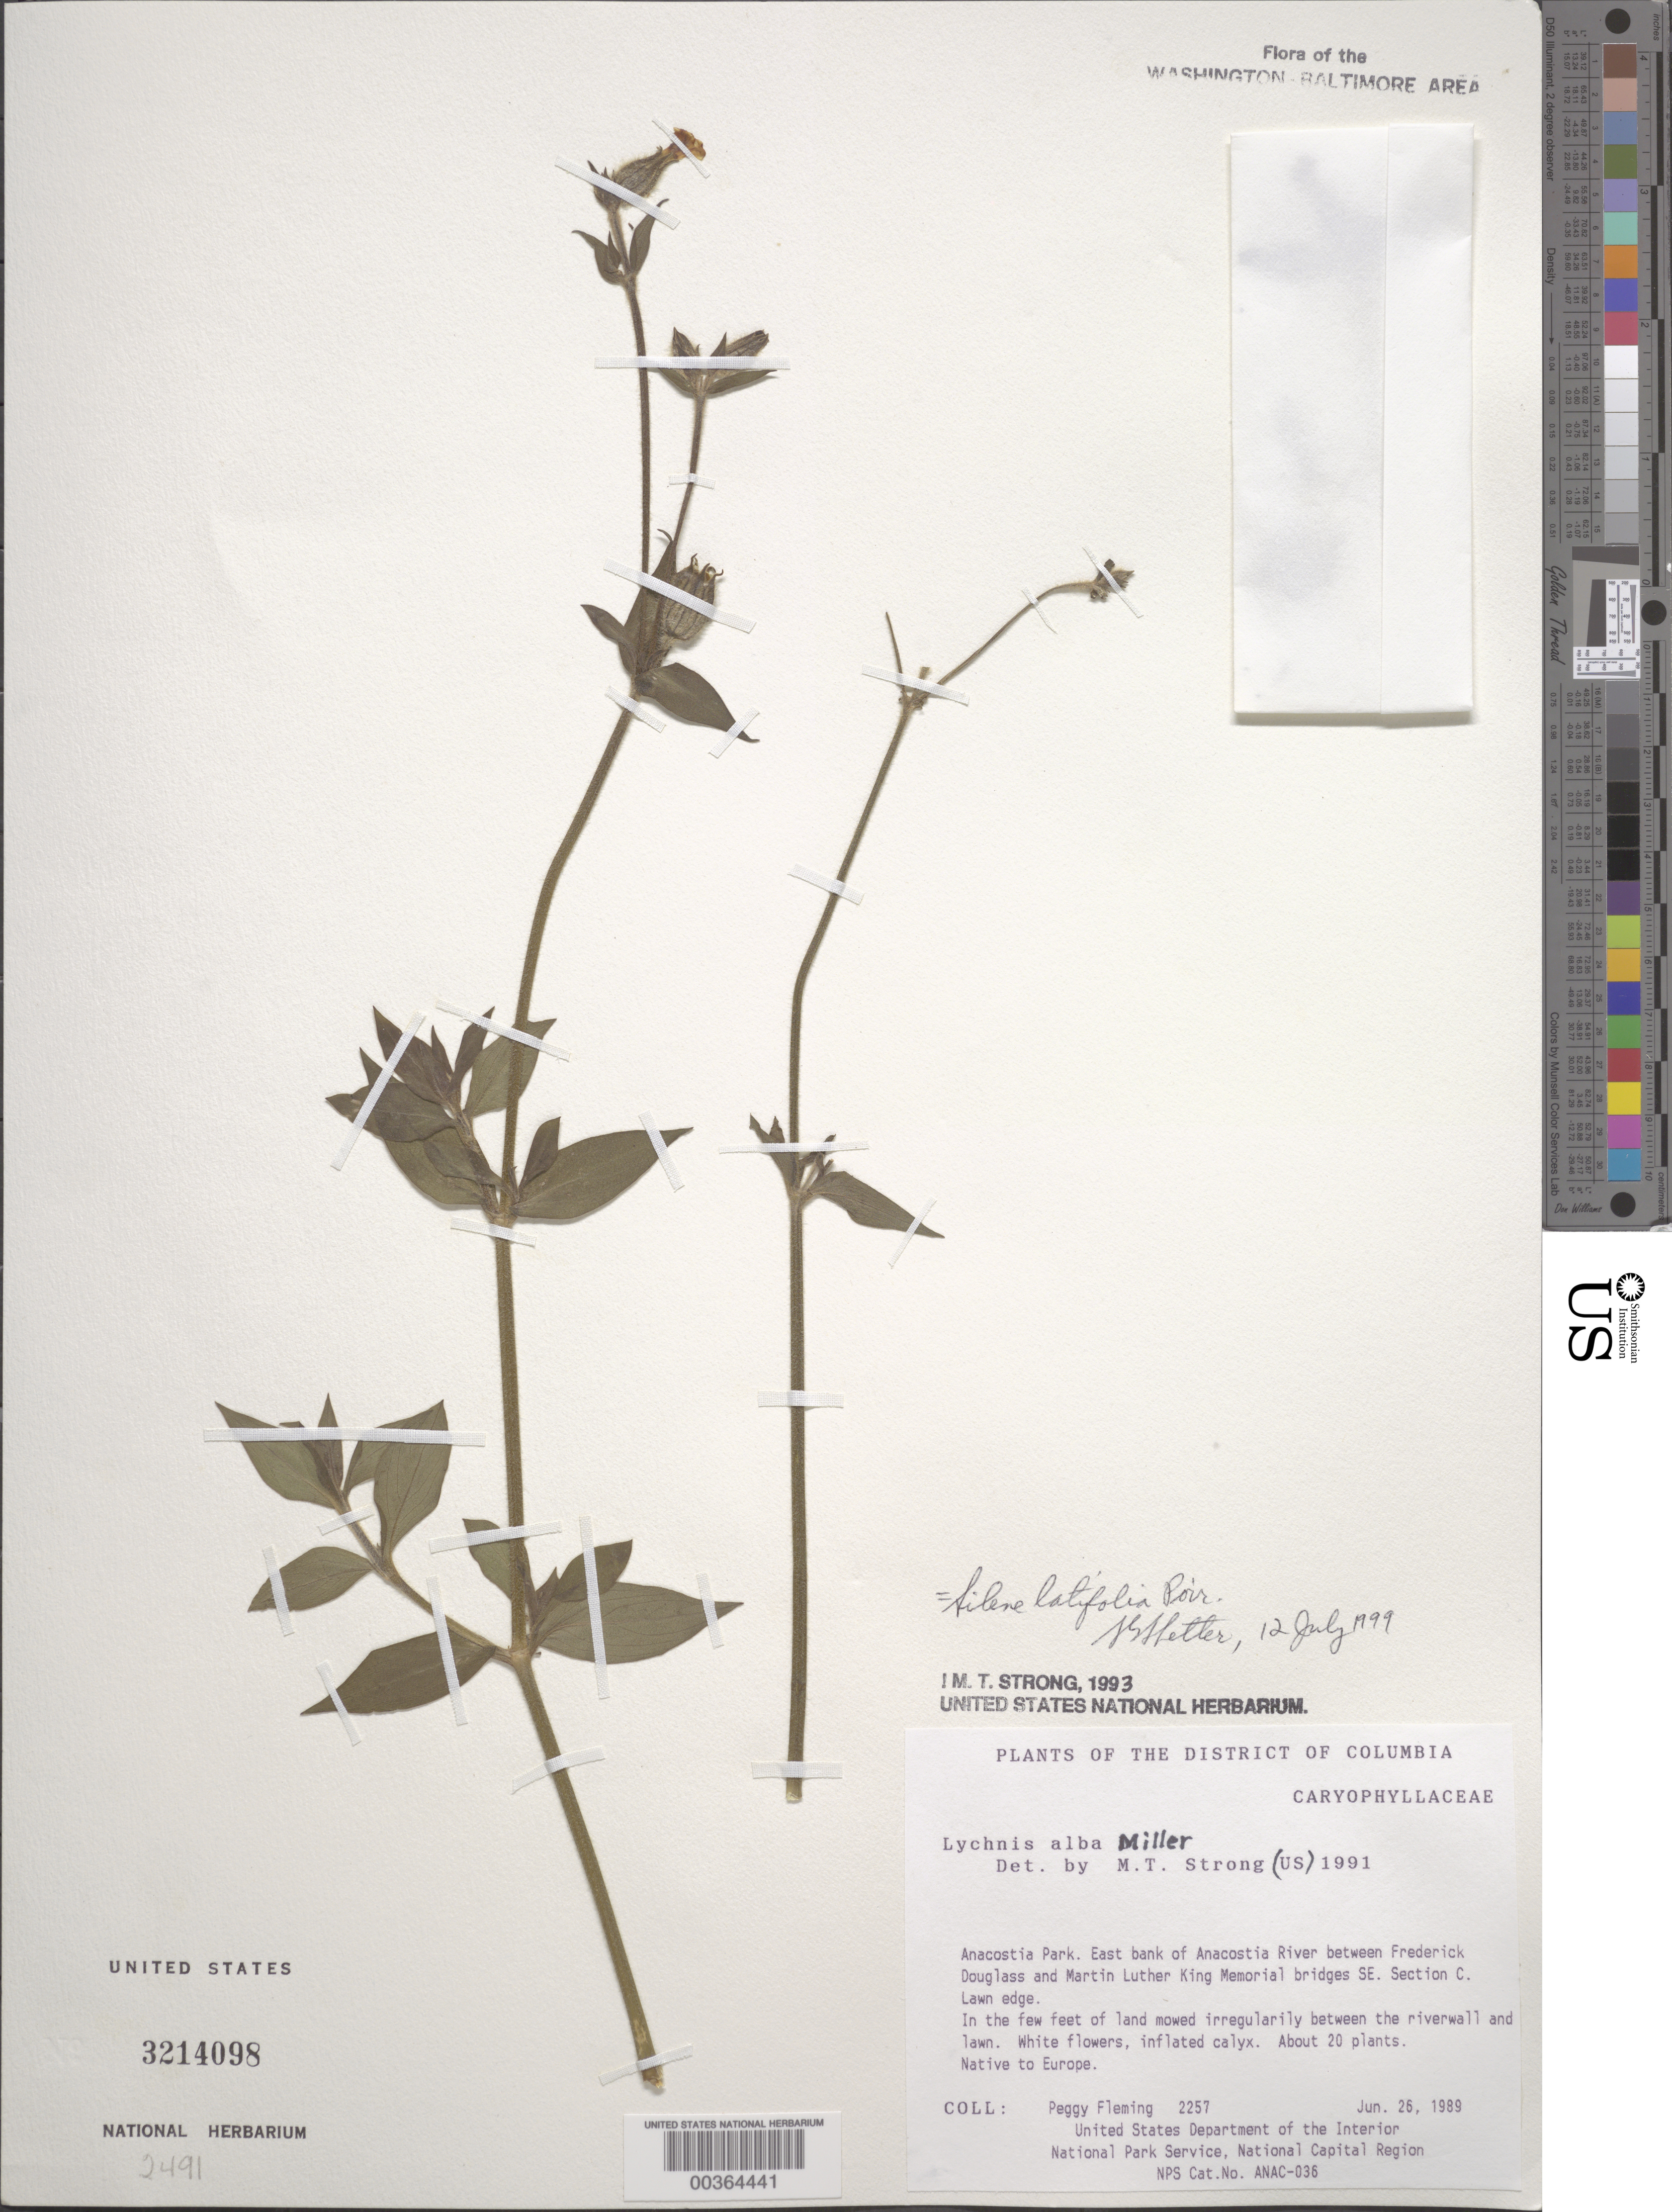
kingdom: Plantae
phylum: Tracheophyta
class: Magnoliopsida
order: Caryophyllales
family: Caryophyllaceae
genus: Silene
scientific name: Silene latifolia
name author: Poir.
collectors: P. Fleming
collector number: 2257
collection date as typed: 26 Jun 1989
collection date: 1989-06-26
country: United States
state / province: District of Columbia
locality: Anacostia Park, E bank of Anacostia River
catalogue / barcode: US 3214098